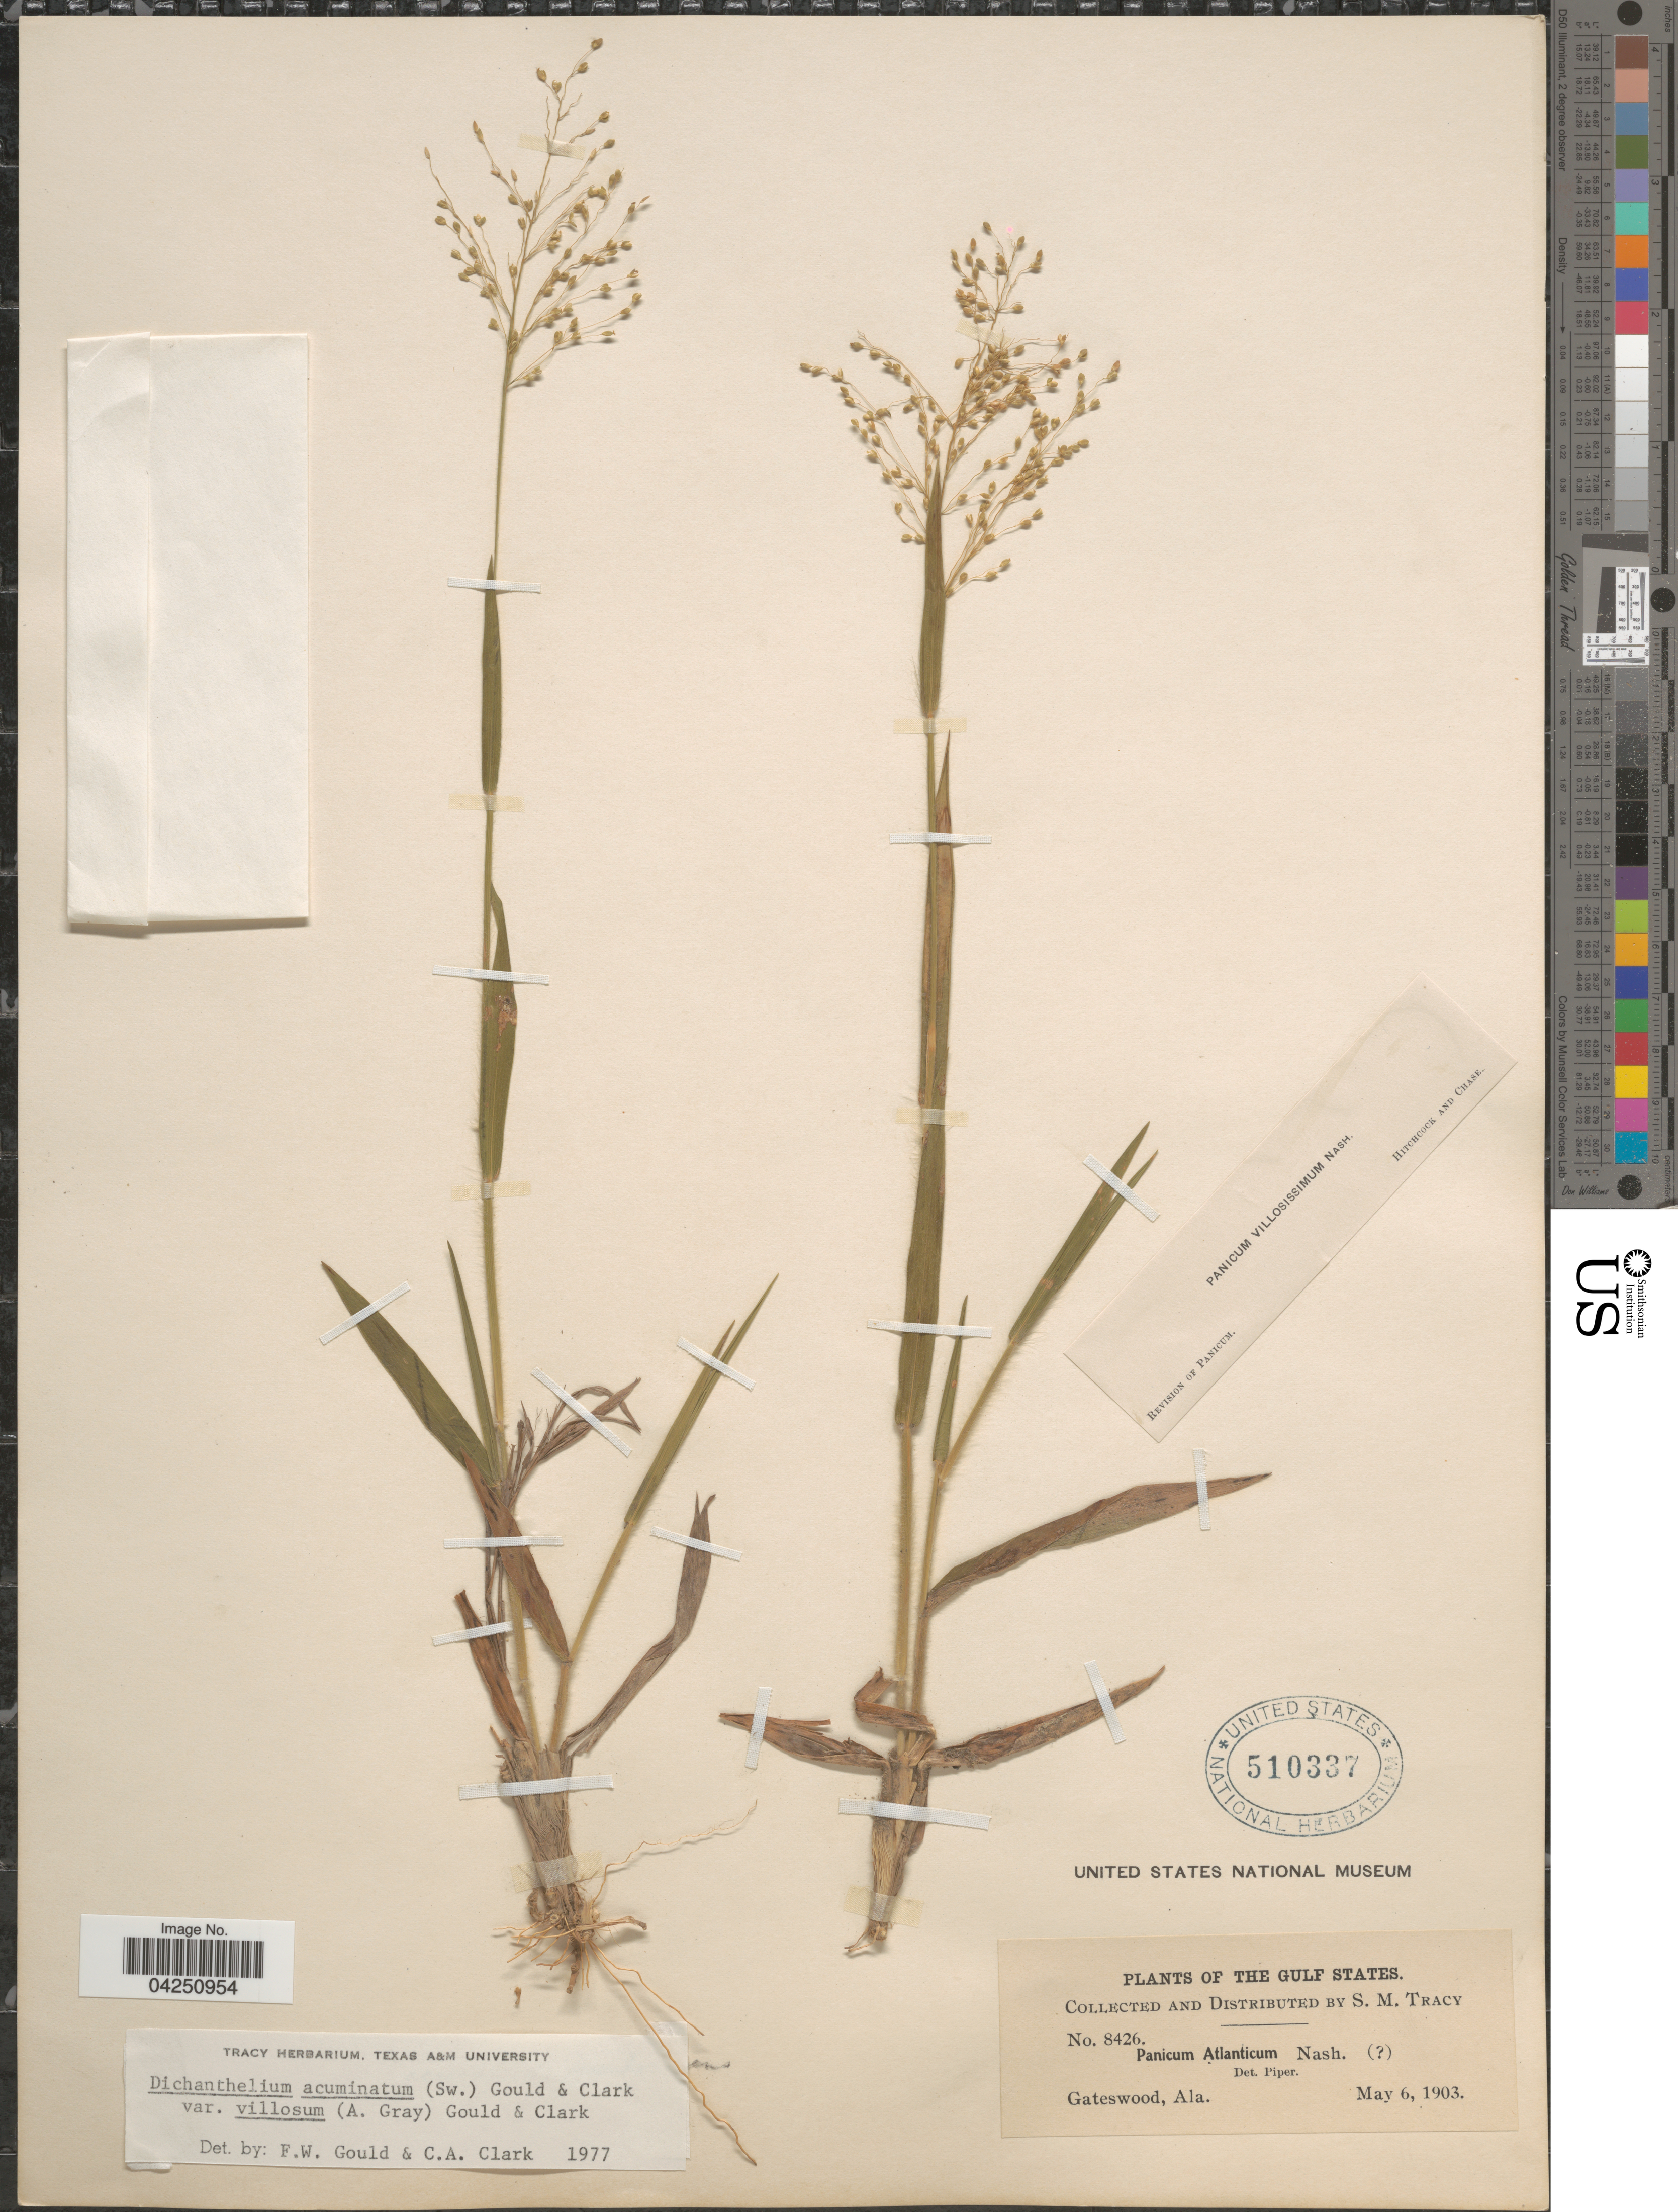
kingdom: Plantae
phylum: Tracheophyta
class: Liliopsida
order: Poales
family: Poaceae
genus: Dichanthelium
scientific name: Dichanthelium acuminatum var. acuminatum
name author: (Sw.) Gould & C.A. Clark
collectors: S. M. Tracy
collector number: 8426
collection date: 1903-05-06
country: United States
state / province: Alabama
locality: The Gulf States. Gateswood.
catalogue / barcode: US 510337